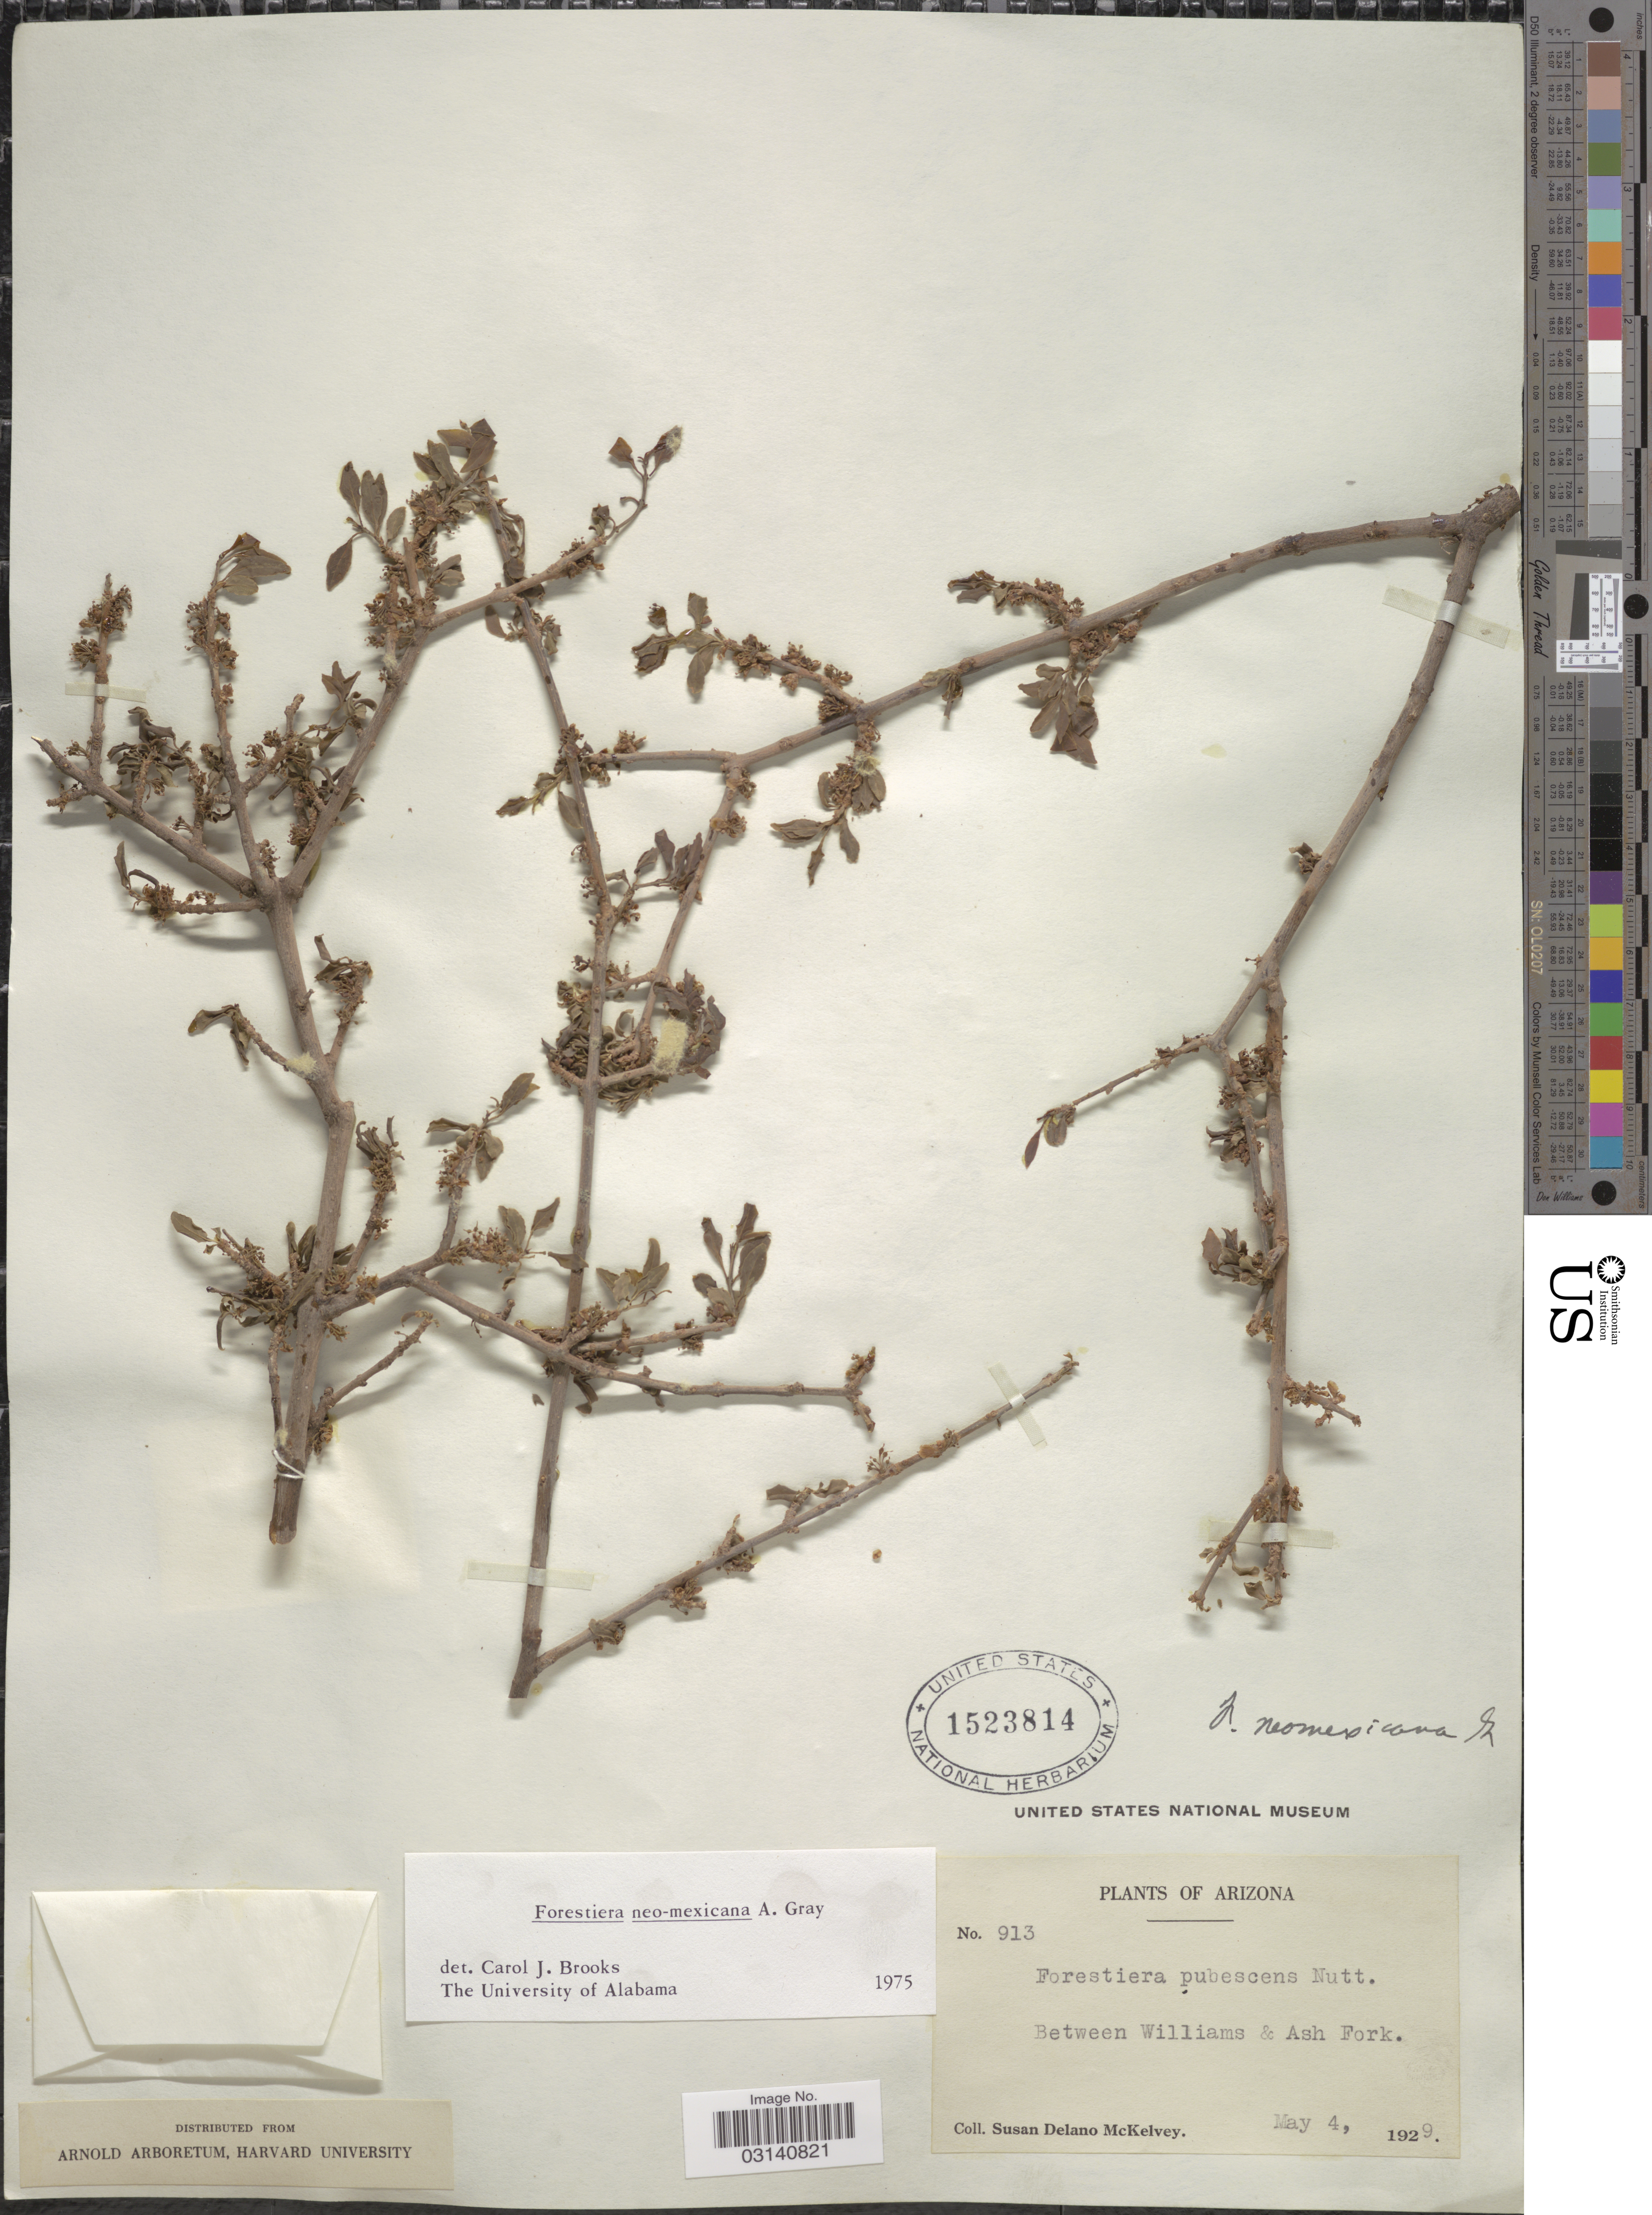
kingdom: Plantae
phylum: Tracheophyta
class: Magnoliopsida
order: Lamiales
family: Oleaceae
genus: Forestiera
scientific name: Forestiera neomexicana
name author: A. Gray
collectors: S. A. McKelvey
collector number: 913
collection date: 1929-05-04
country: United States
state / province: Arizona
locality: Between Williams & Ash Fork.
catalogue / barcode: US 1523814